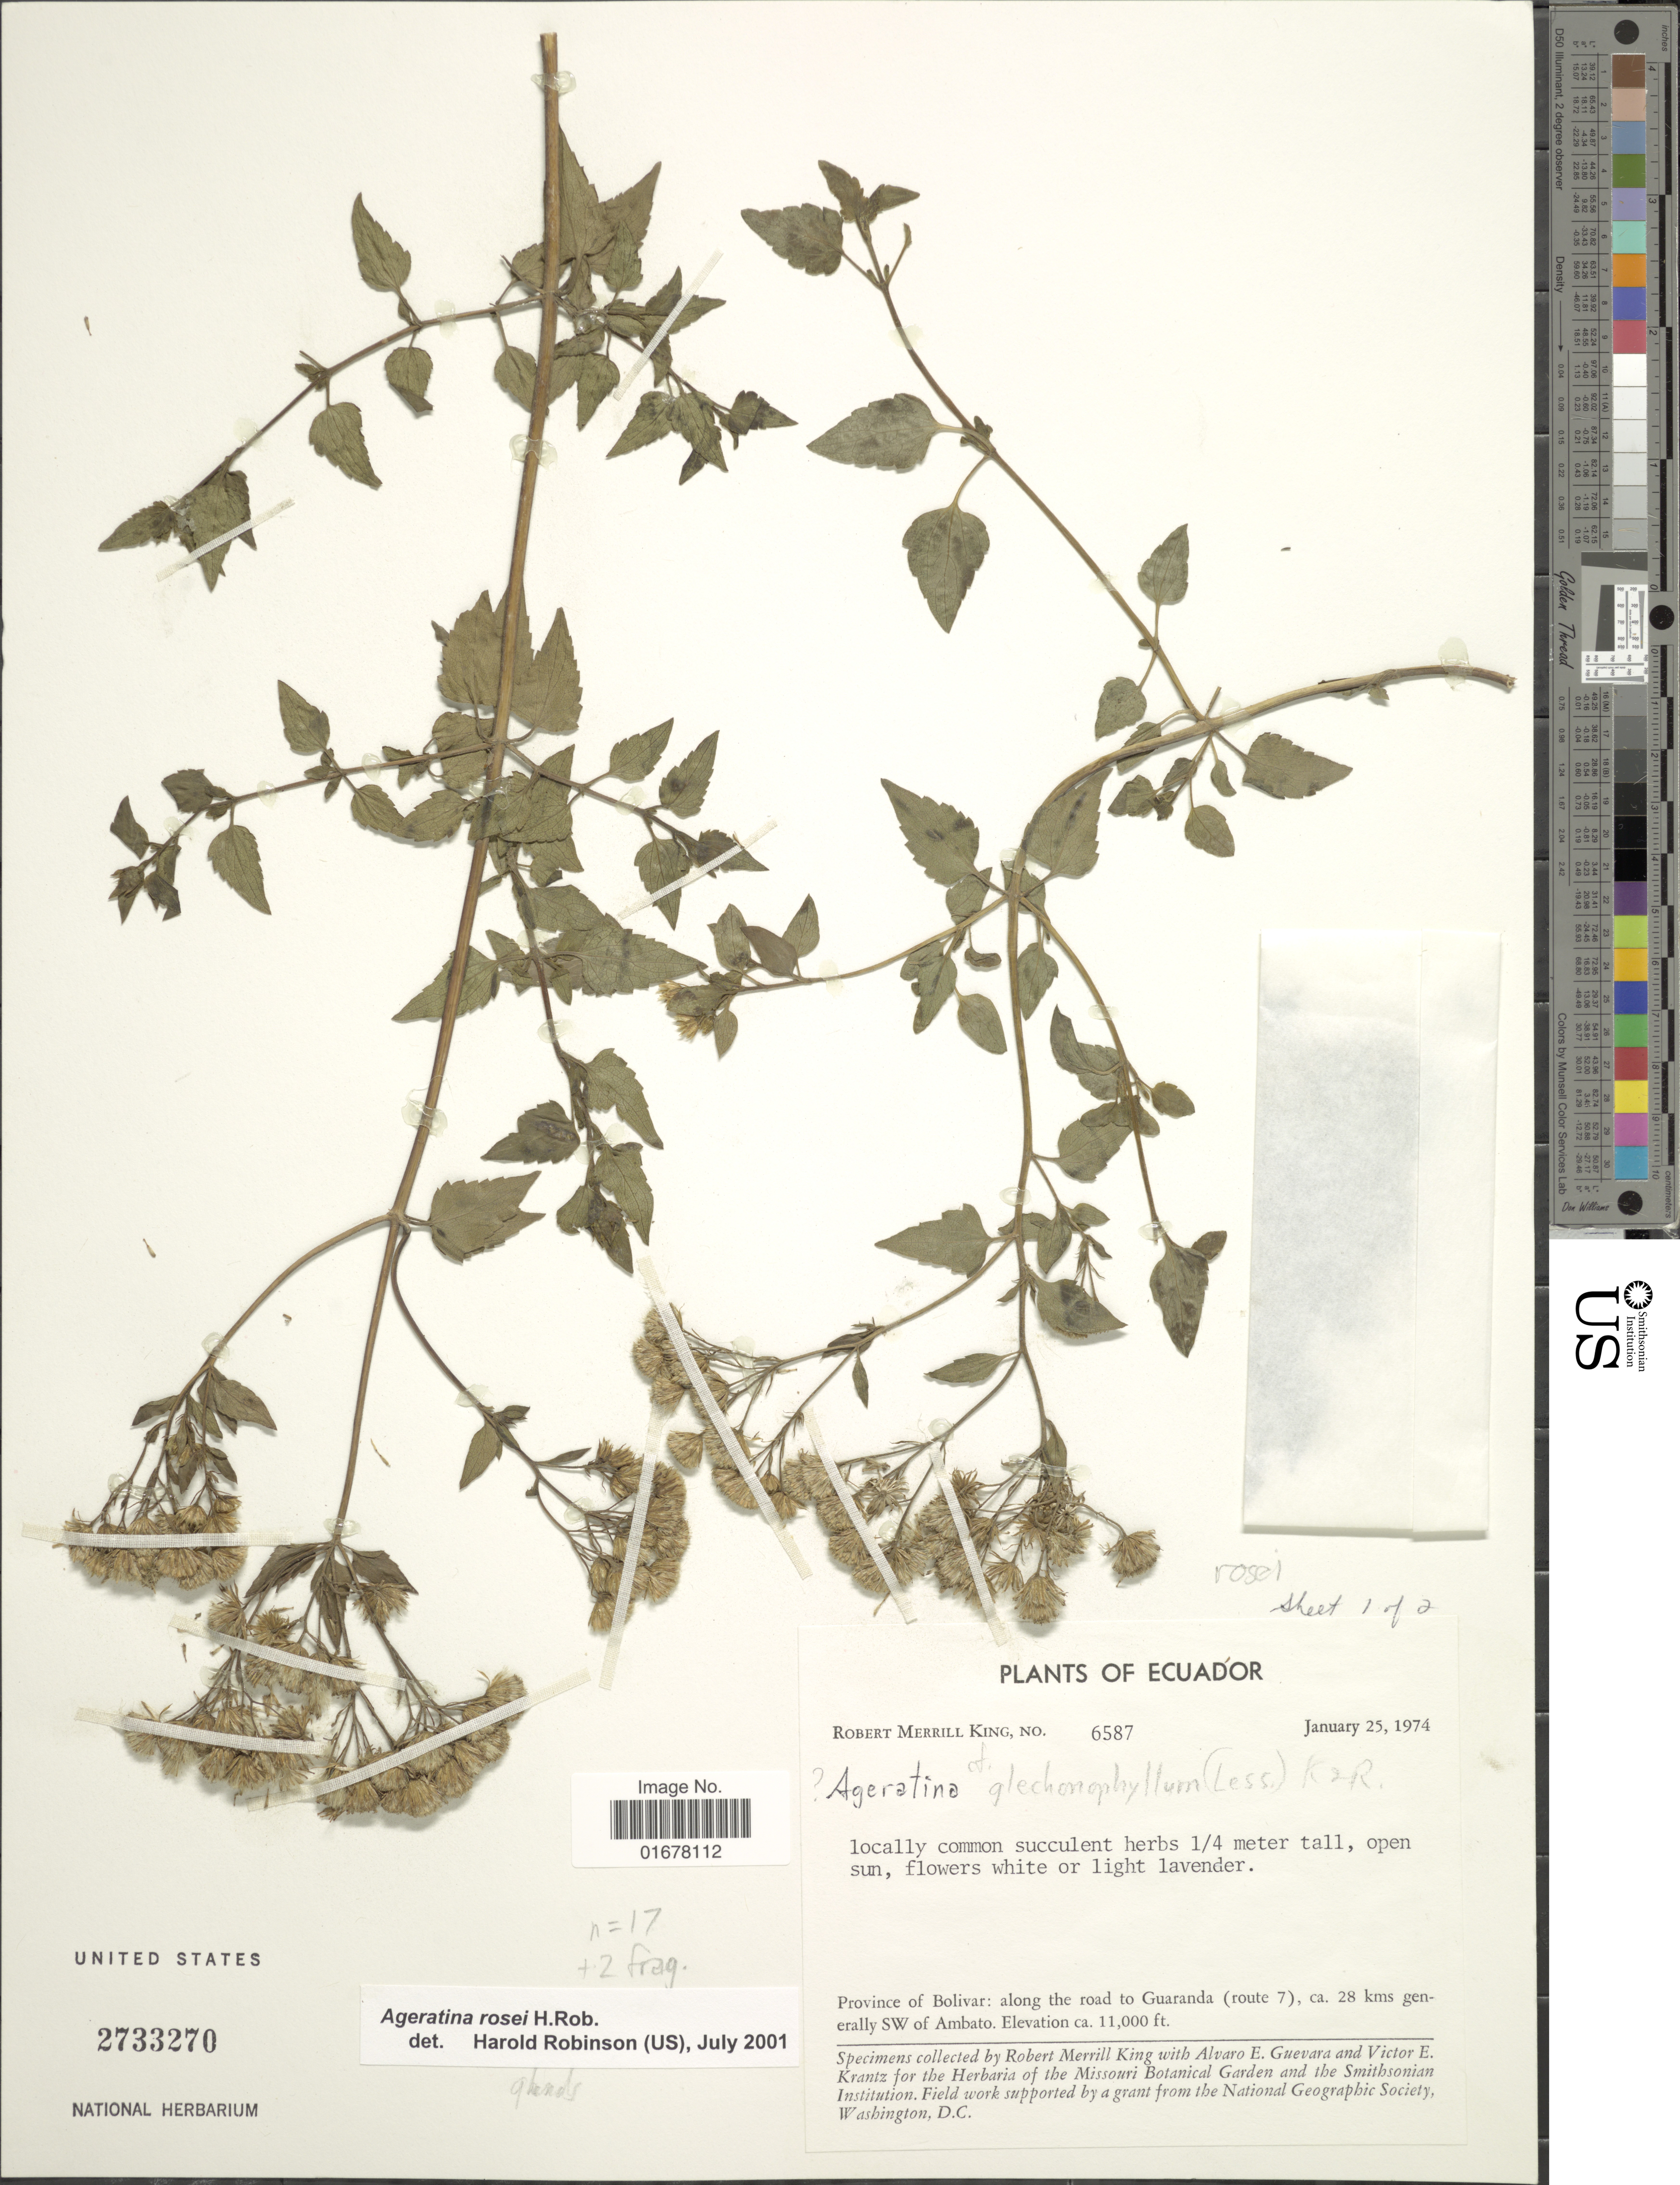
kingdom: Plantae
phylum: Tracheophyta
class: Magnoliopsida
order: Asterales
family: Asteraceae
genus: Ageratina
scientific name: Ageratina rosei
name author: H. Rob.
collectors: R. M. King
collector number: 6587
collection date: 1974-01-25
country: Ecuador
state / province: Bolívar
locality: Province of Bolivar: Along the road to Guaranda (route 7), 28 kms generally SW of Ambato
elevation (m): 3353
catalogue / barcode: US 2733270